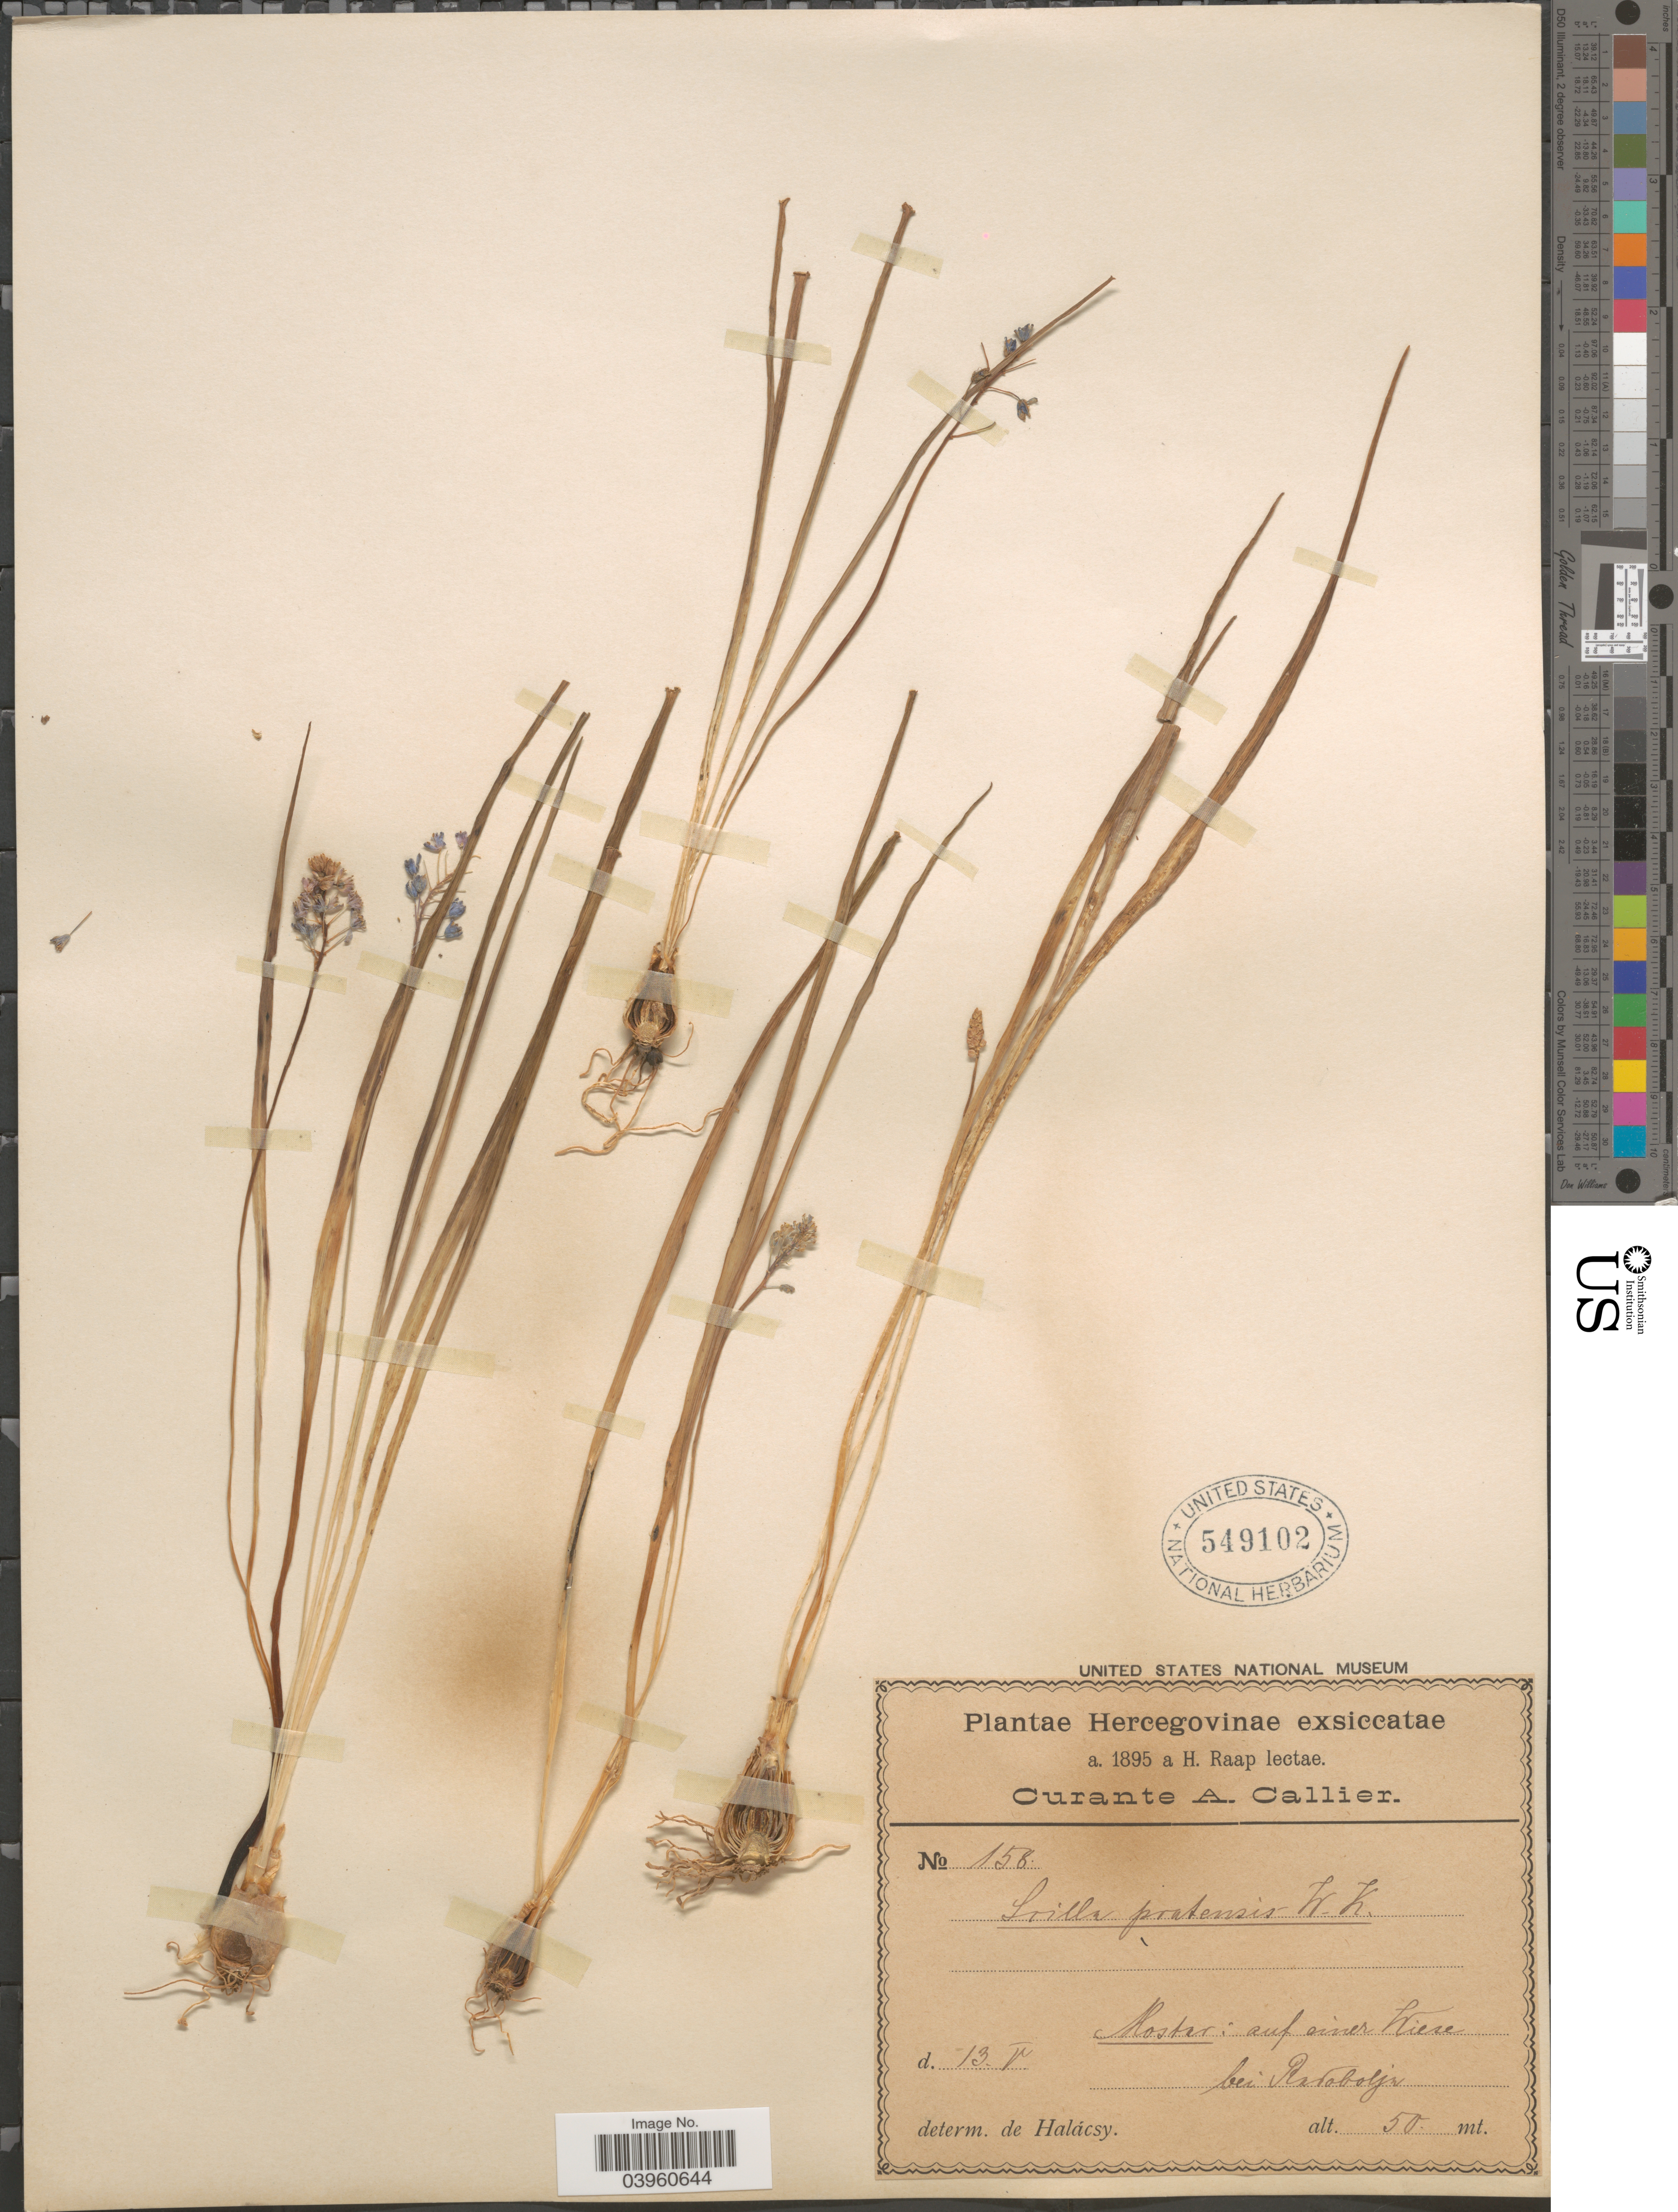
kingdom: Plantae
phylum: Tracheophyta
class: Liliopsida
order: Asparagales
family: Asparagaceae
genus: Scilla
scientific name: Scilla litardierei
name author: Breistroffer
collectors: H. Raap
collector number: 158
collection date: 1895-05-13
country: Bosnia and Herzegovina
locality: Hercegovinae. Mostar: auf einer Wiese bei Radobolja.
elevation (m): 50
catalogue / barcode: US 549102